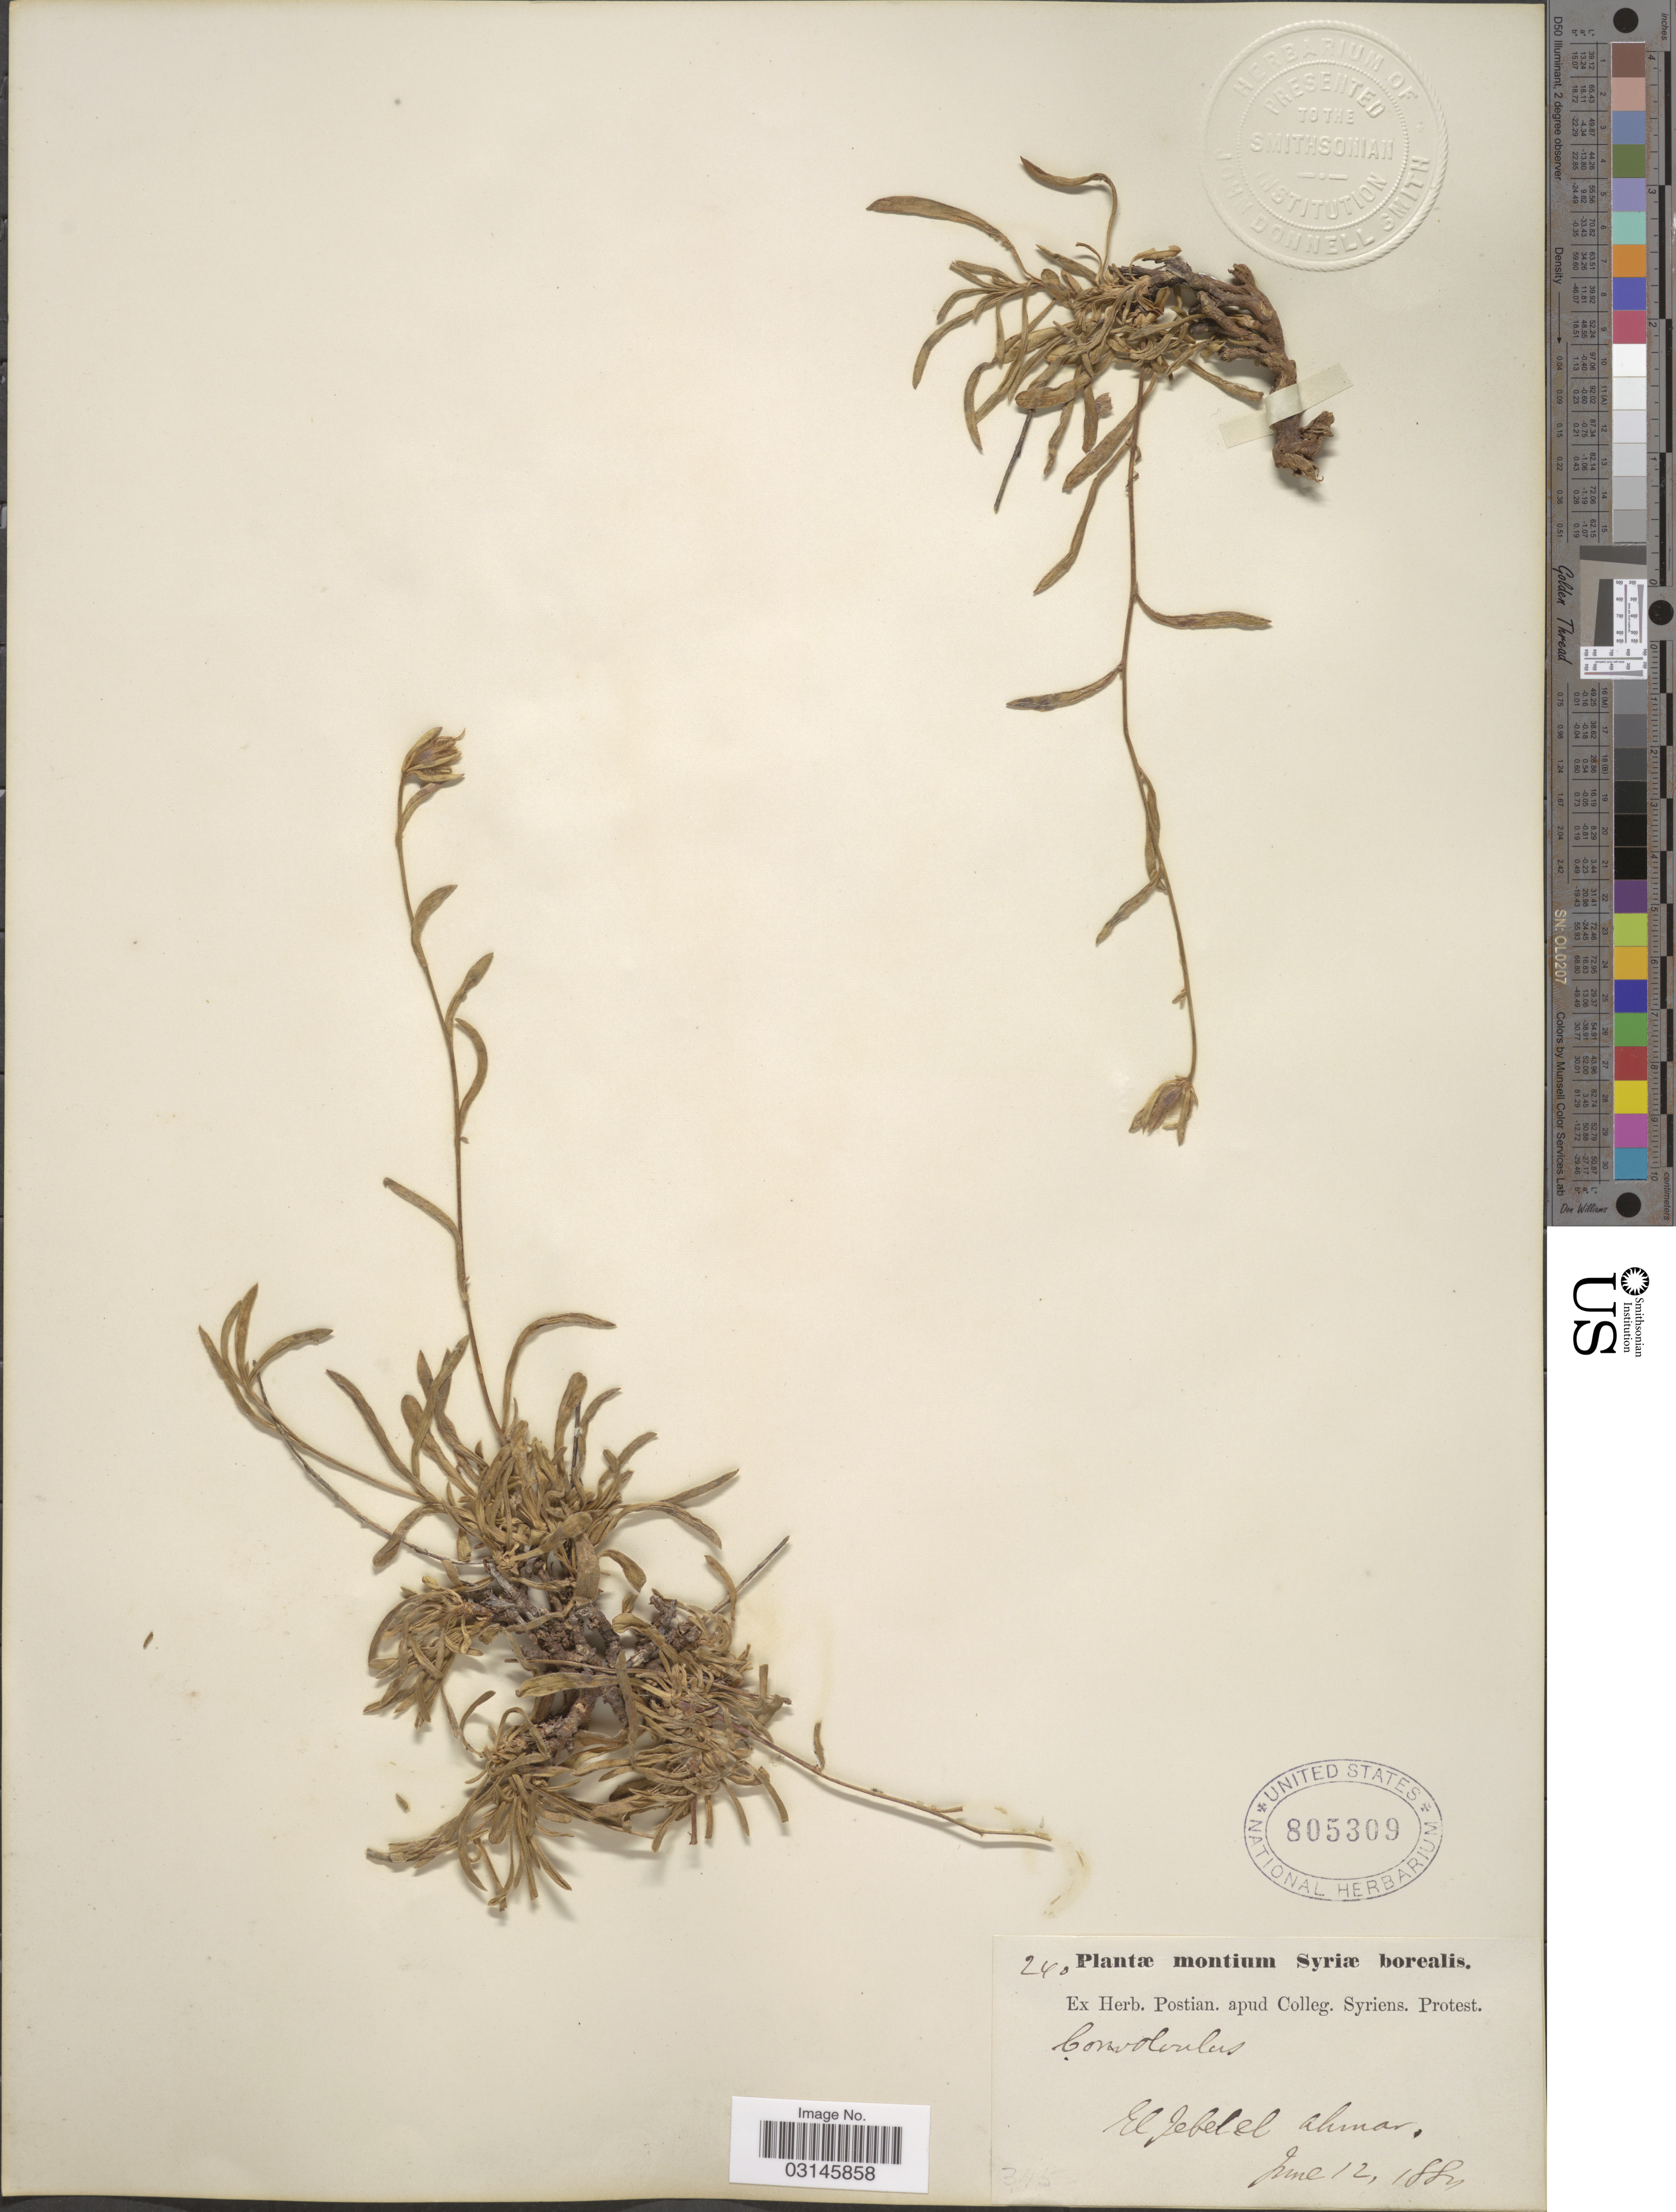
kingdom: Plantae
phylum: Tracheophyta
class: Magnoliopsida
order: Solanales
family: Convolvulaceae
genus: Convolvulus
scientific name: Convolvulus sp.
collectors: ex herb. Postian. apud Colleg. Syriens. Protest. USE "Fannie P. A. Shepard" (10308853) AS PRIMARY COLLECTOR INSTEAD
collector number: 240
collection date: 1884-06-12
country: Egypt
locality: El Jebel el Ahmar.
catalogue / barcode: US 805309